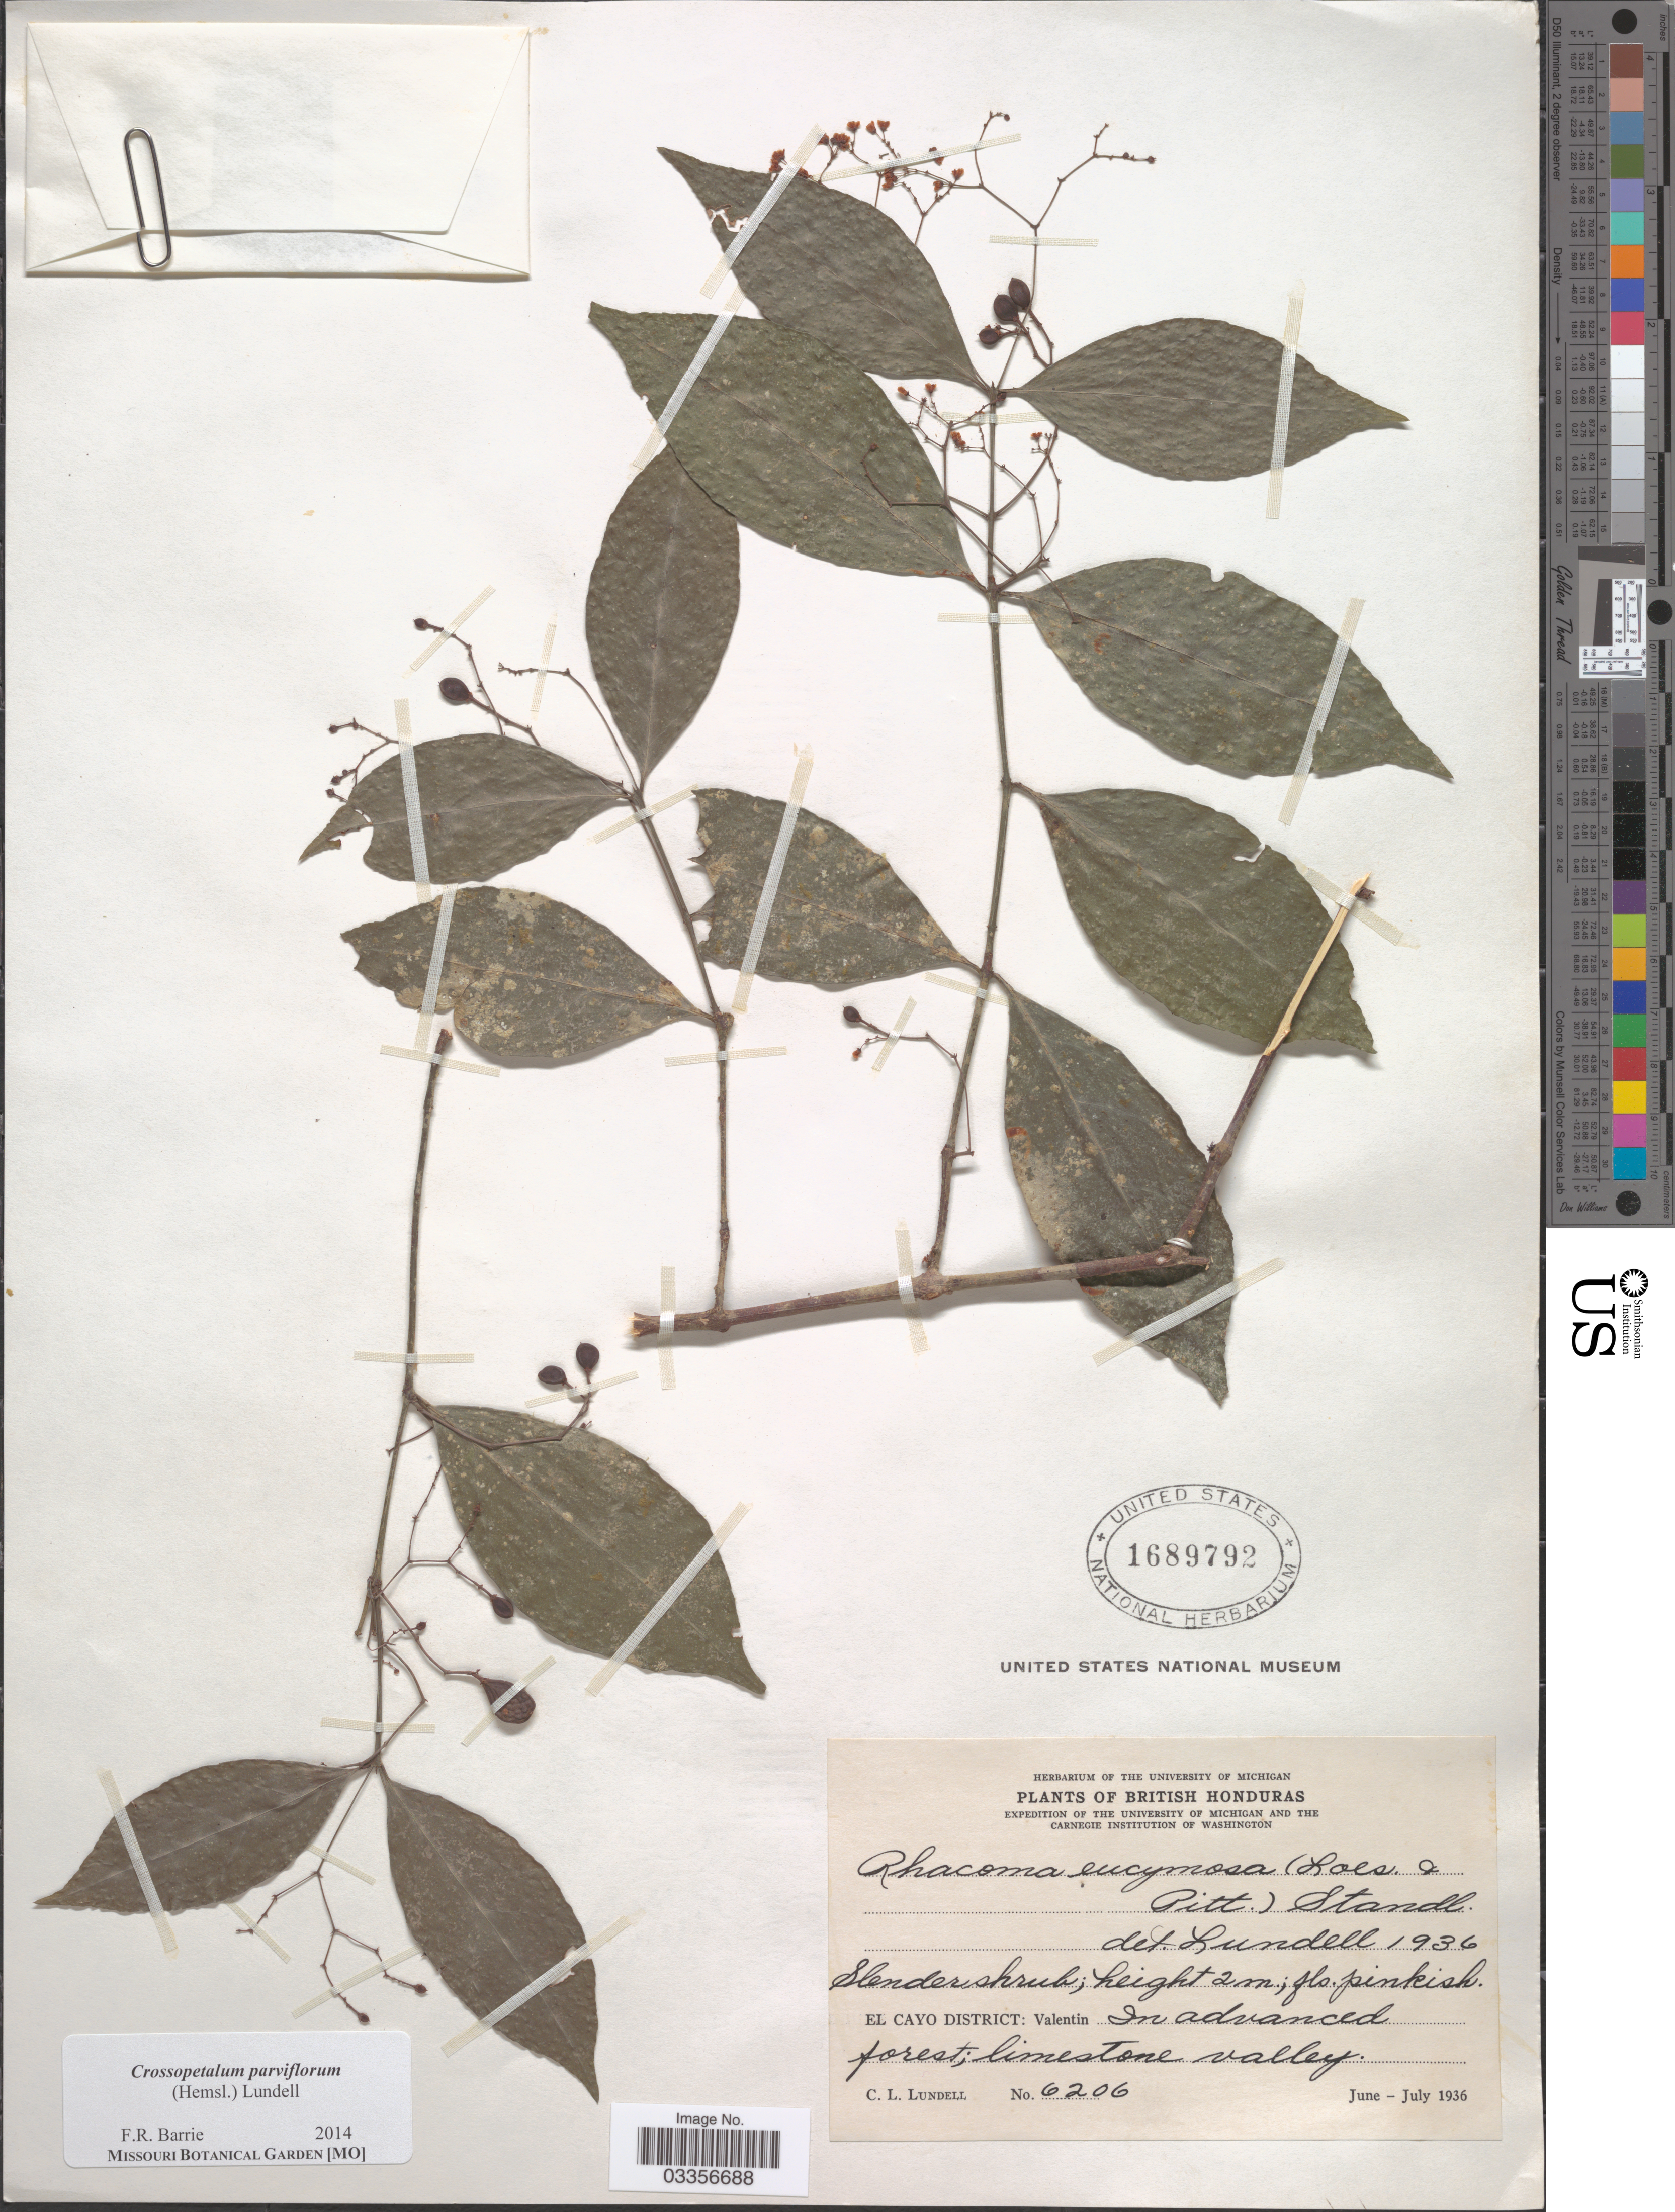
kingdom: Plantae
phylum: Tracheophyta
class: Magnoliopsida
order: Celastrales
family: Celastraceae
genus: Crossopetalum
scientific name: Crossopetalum parviflorum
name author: L.O. Williams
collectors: C. L. Lundell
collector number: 6206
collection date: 1936-06/1936-07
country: Belize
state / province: Cayo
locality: British Honduras, El Cayo District: Valentin.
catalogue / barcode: US 1689792